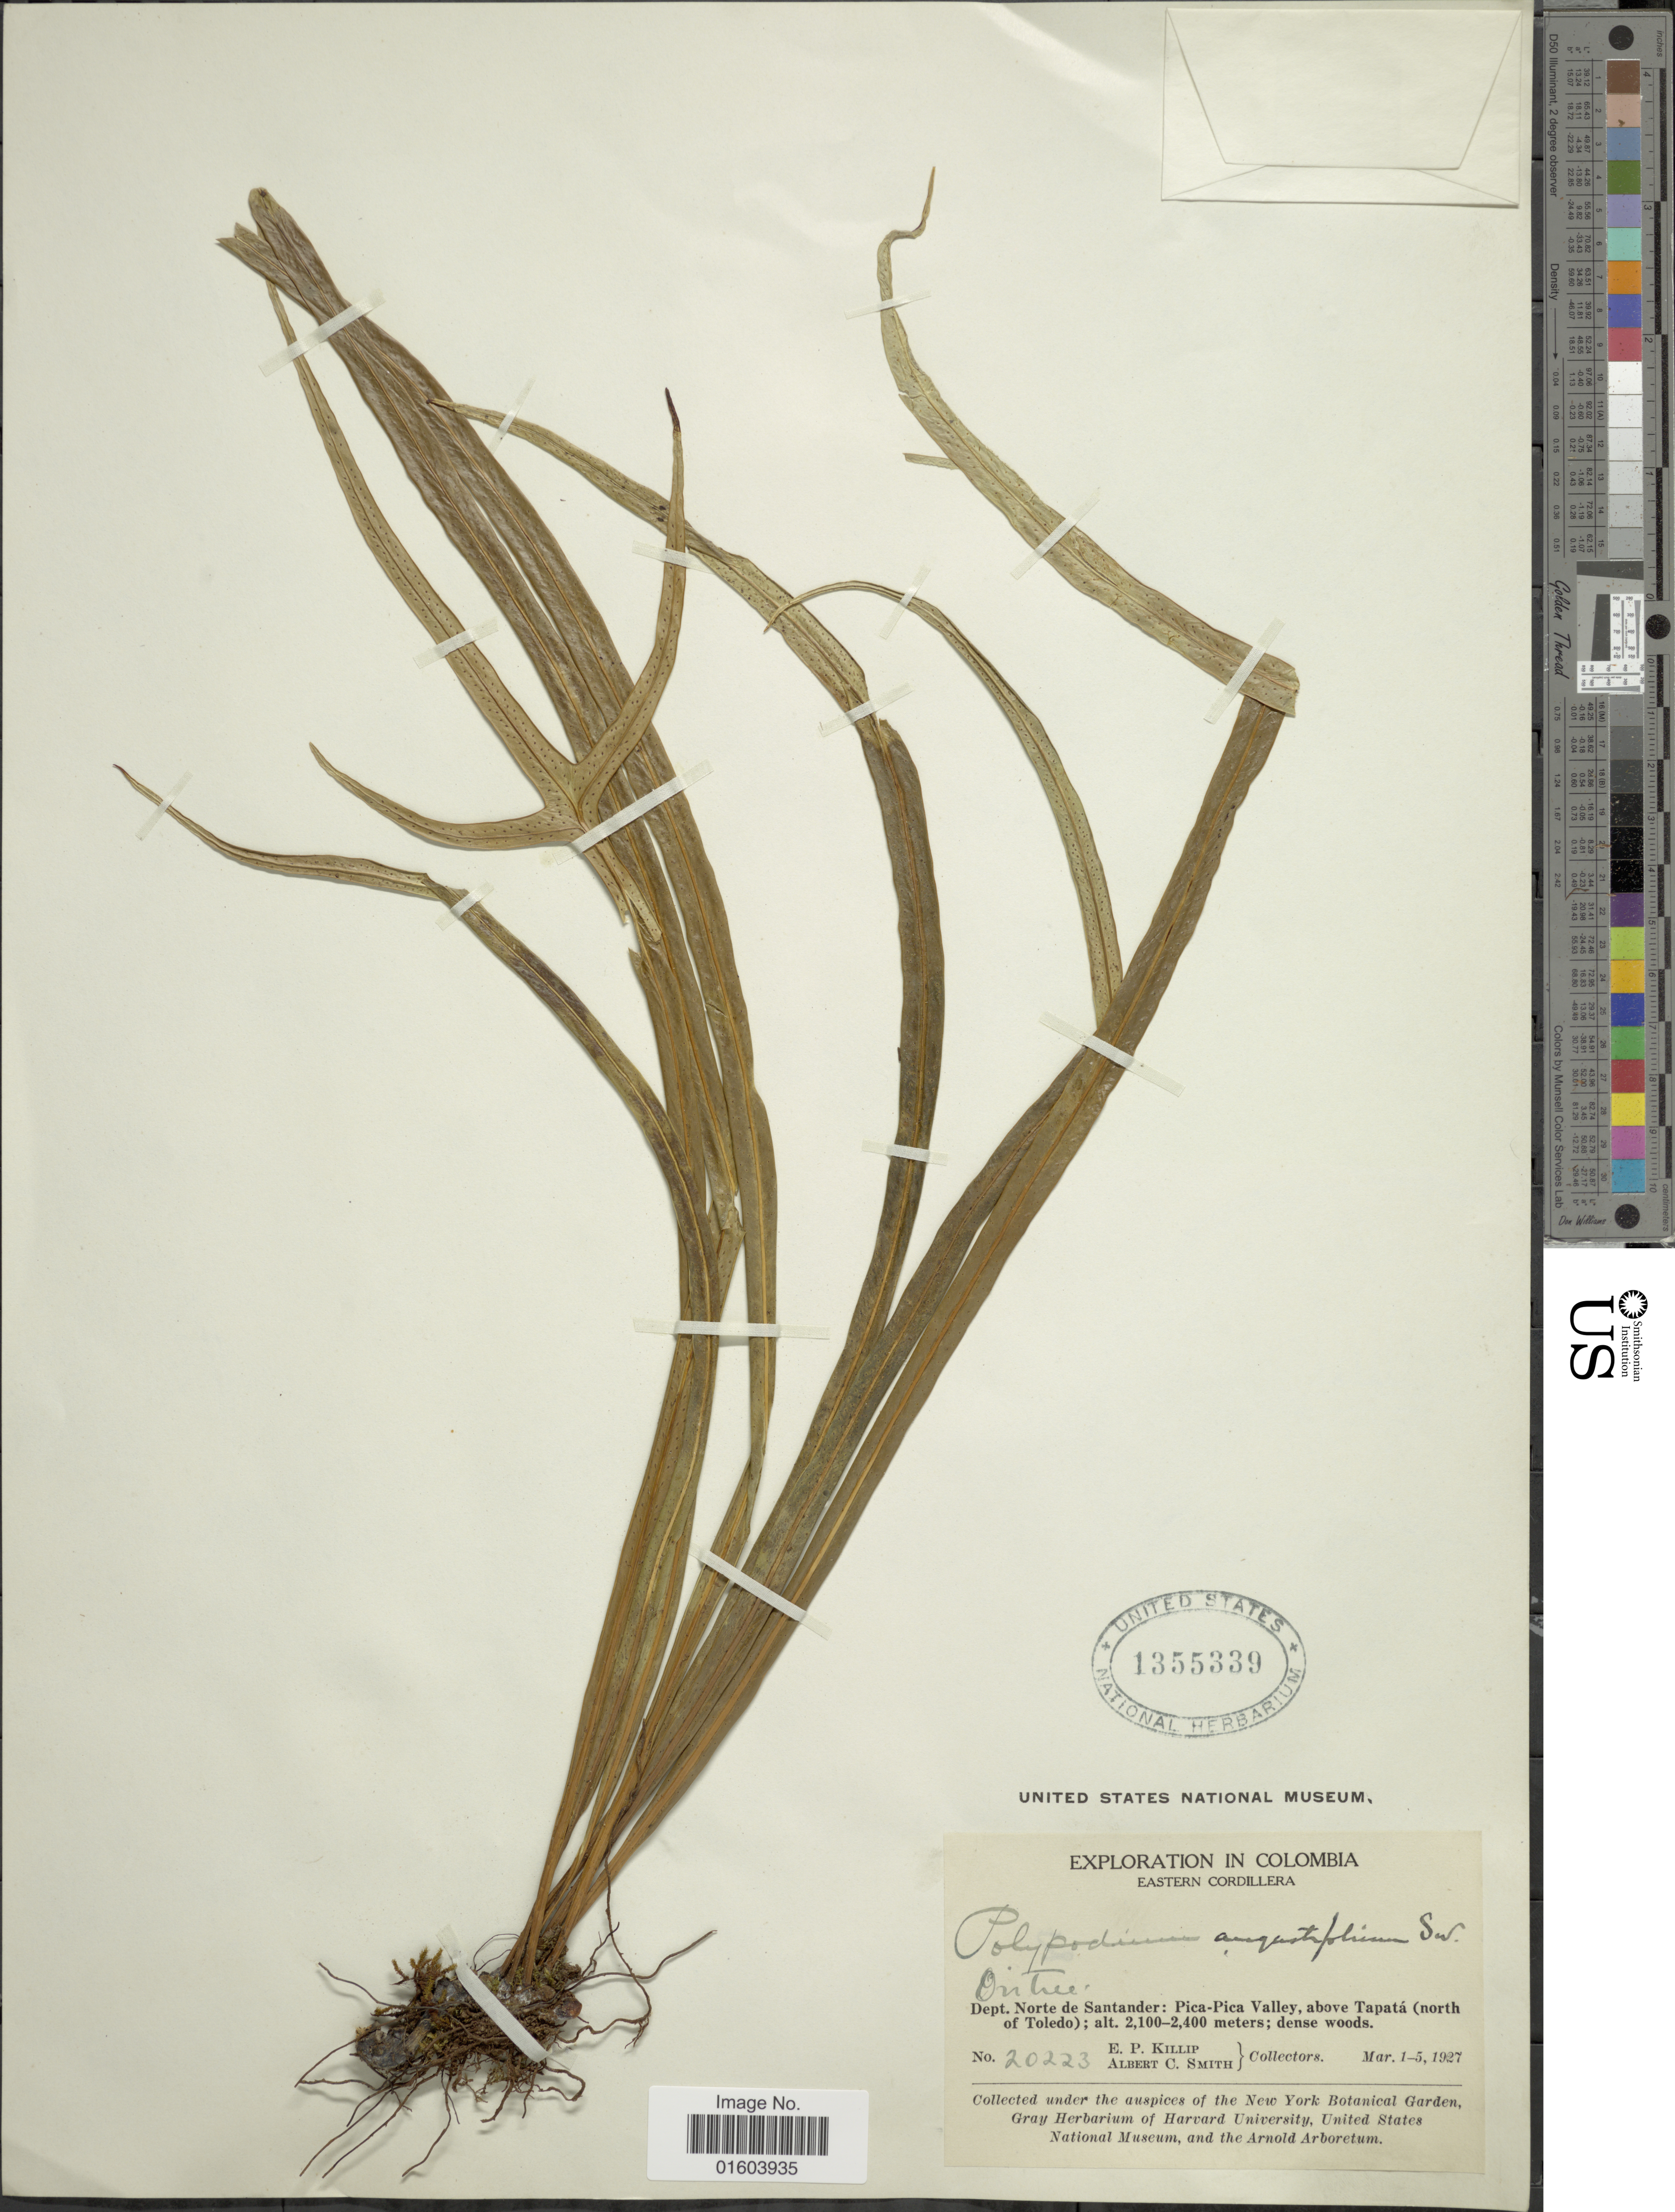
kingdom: Plantae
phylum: Tracheophyta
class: Polypodiopsida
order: Polypodiales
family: Polypodiaceae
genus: Campyloneurum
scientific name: Campyloneurum angustifolium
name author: (Sw.) Fée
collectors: E. P. Killip & A. C. Smith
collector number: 20223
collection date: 1927-03-01/1927-03-05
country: Colombia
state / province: Norte de Santander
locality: Eastern Cordillera. Dept. Nort de Santander: Pica Pica Valley, above Tapata (north of Toledo).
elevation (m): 2100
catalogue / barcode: US 1355339